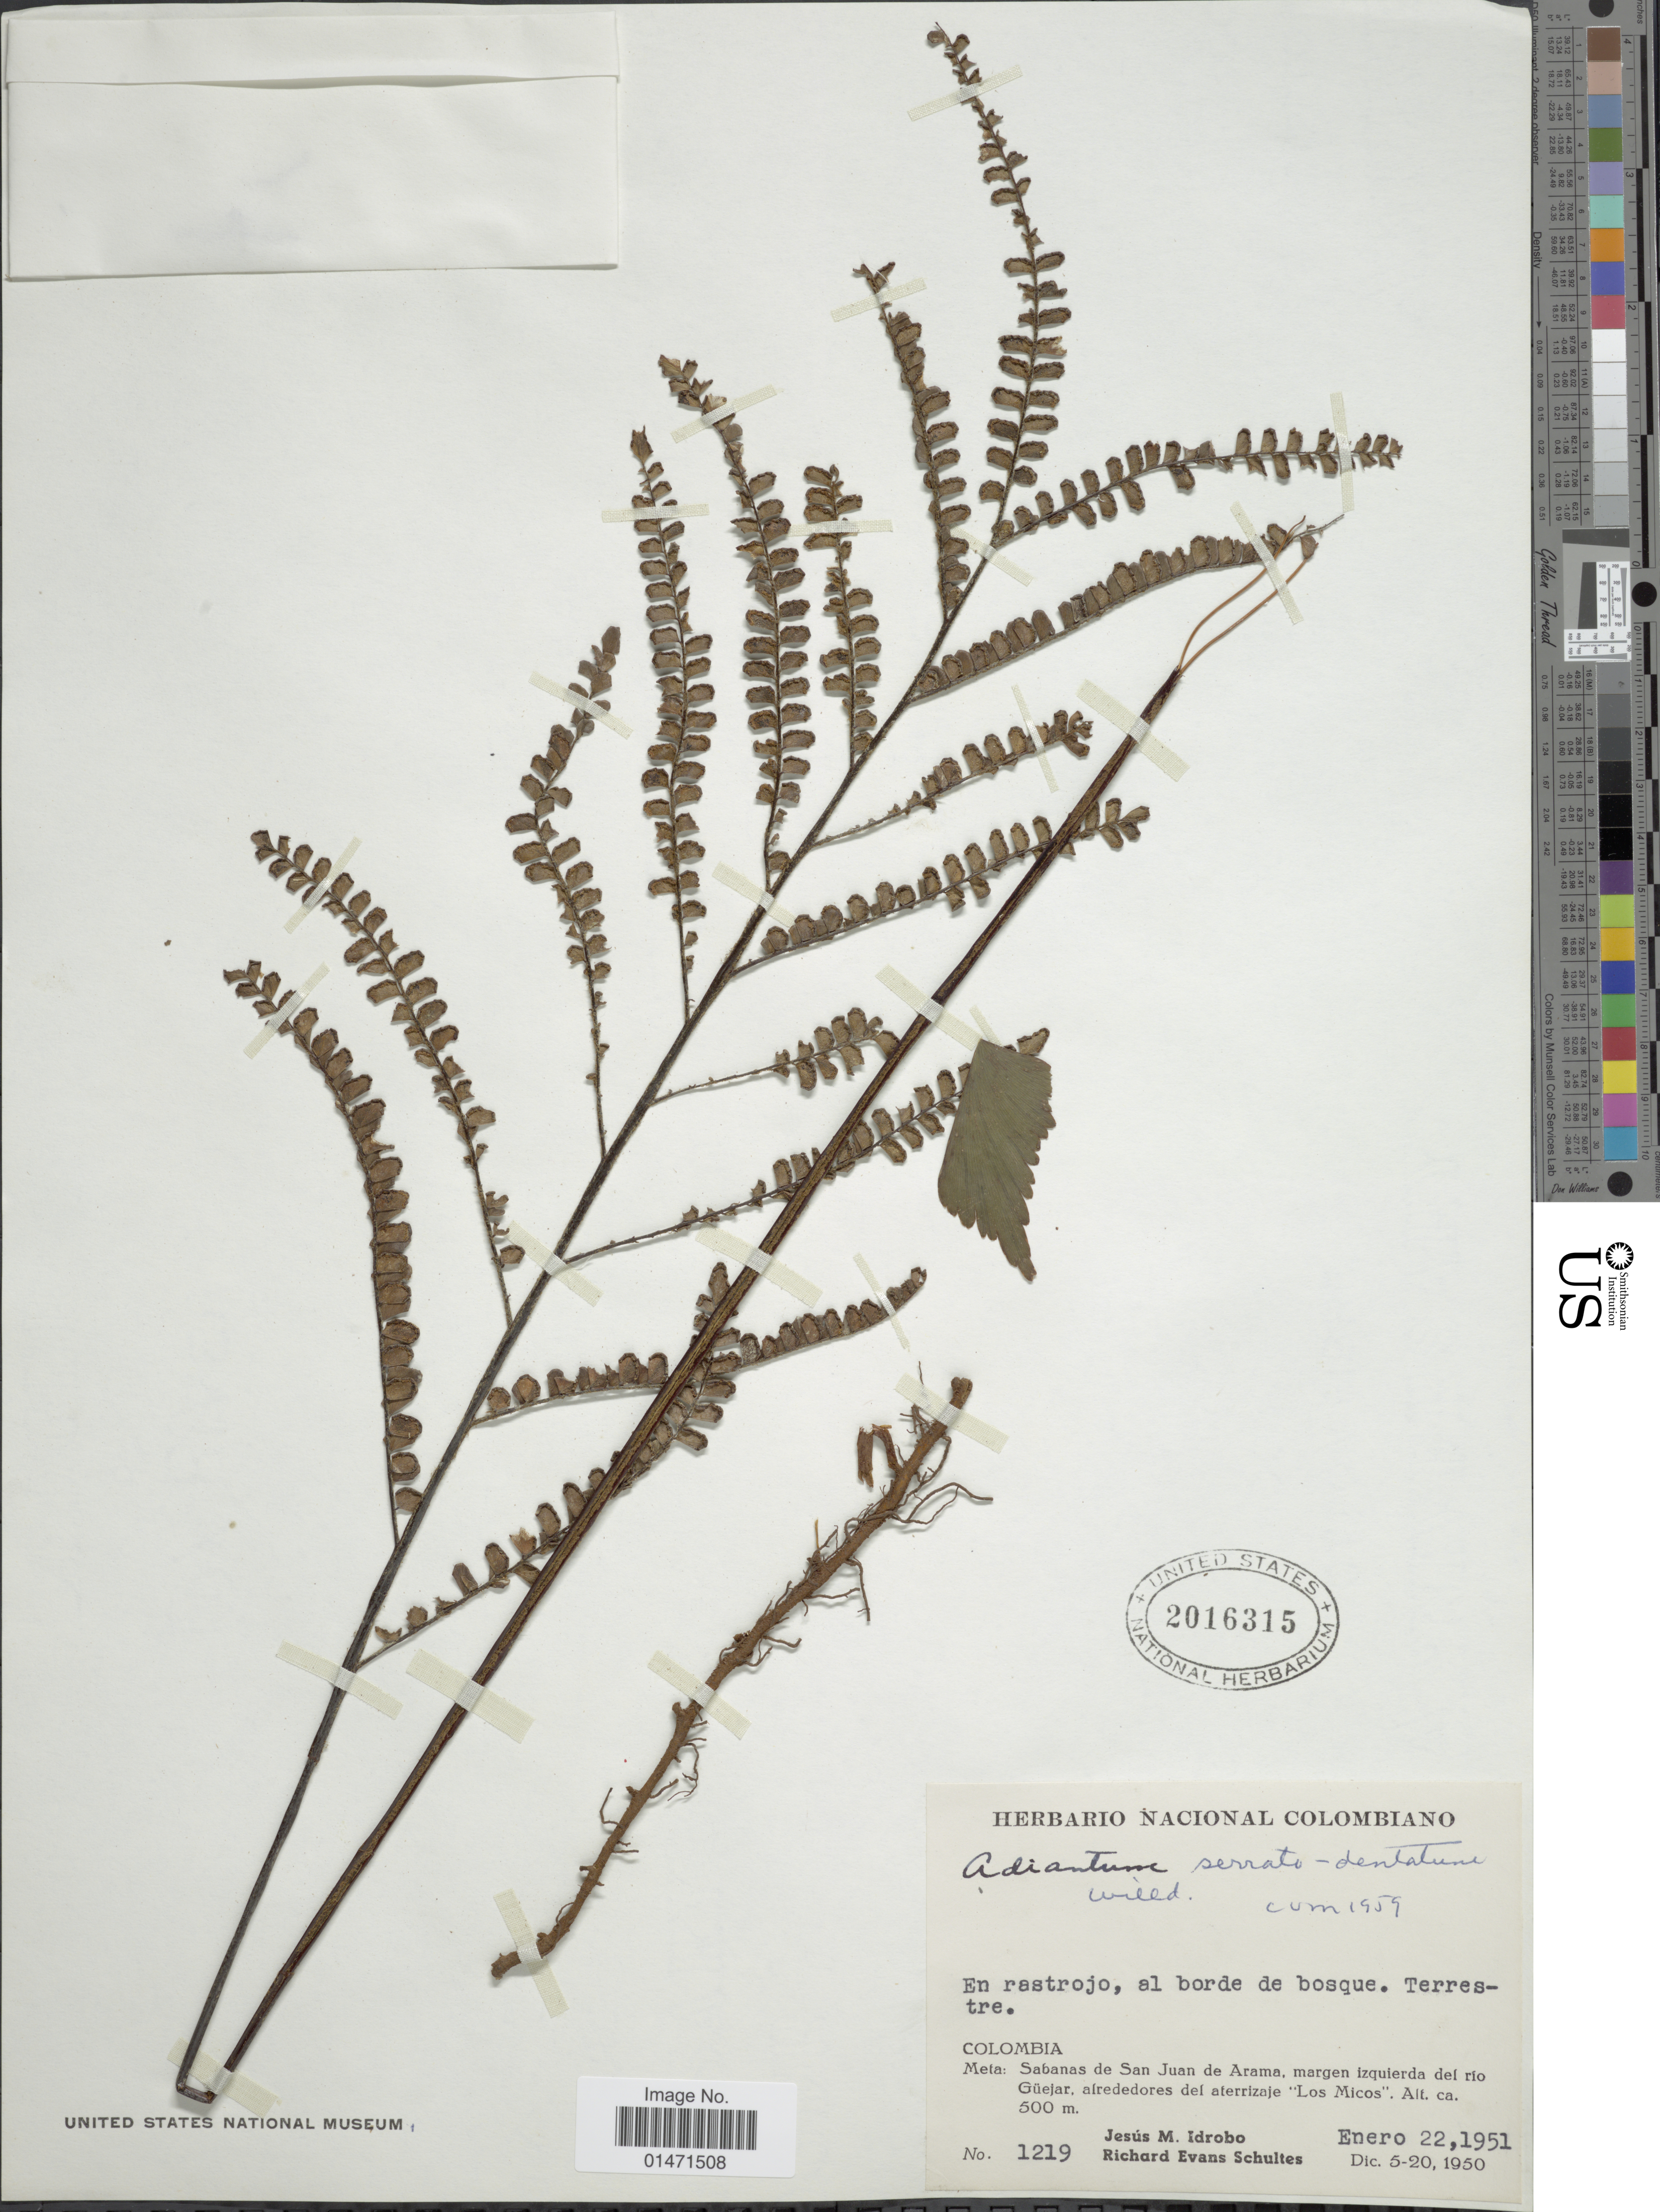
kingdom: Plantae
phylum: Tracheophyta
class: Polypodiopsida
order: Polypodiales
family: Pteridaceae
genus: Adiantum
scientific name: Adiantum serratodentatum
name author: Humb. & Bonpl. ex Willd.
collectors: J. M. Idrobo & R. E. Schultes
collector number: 1219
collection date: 1950-11-20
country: Colombia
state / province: Meta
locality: Sabanas de San Juan de Arama, margen izquierda del río Güejar, alrededores del aterrizaje "Los Micos"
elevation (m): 500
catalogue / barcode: US 2016315